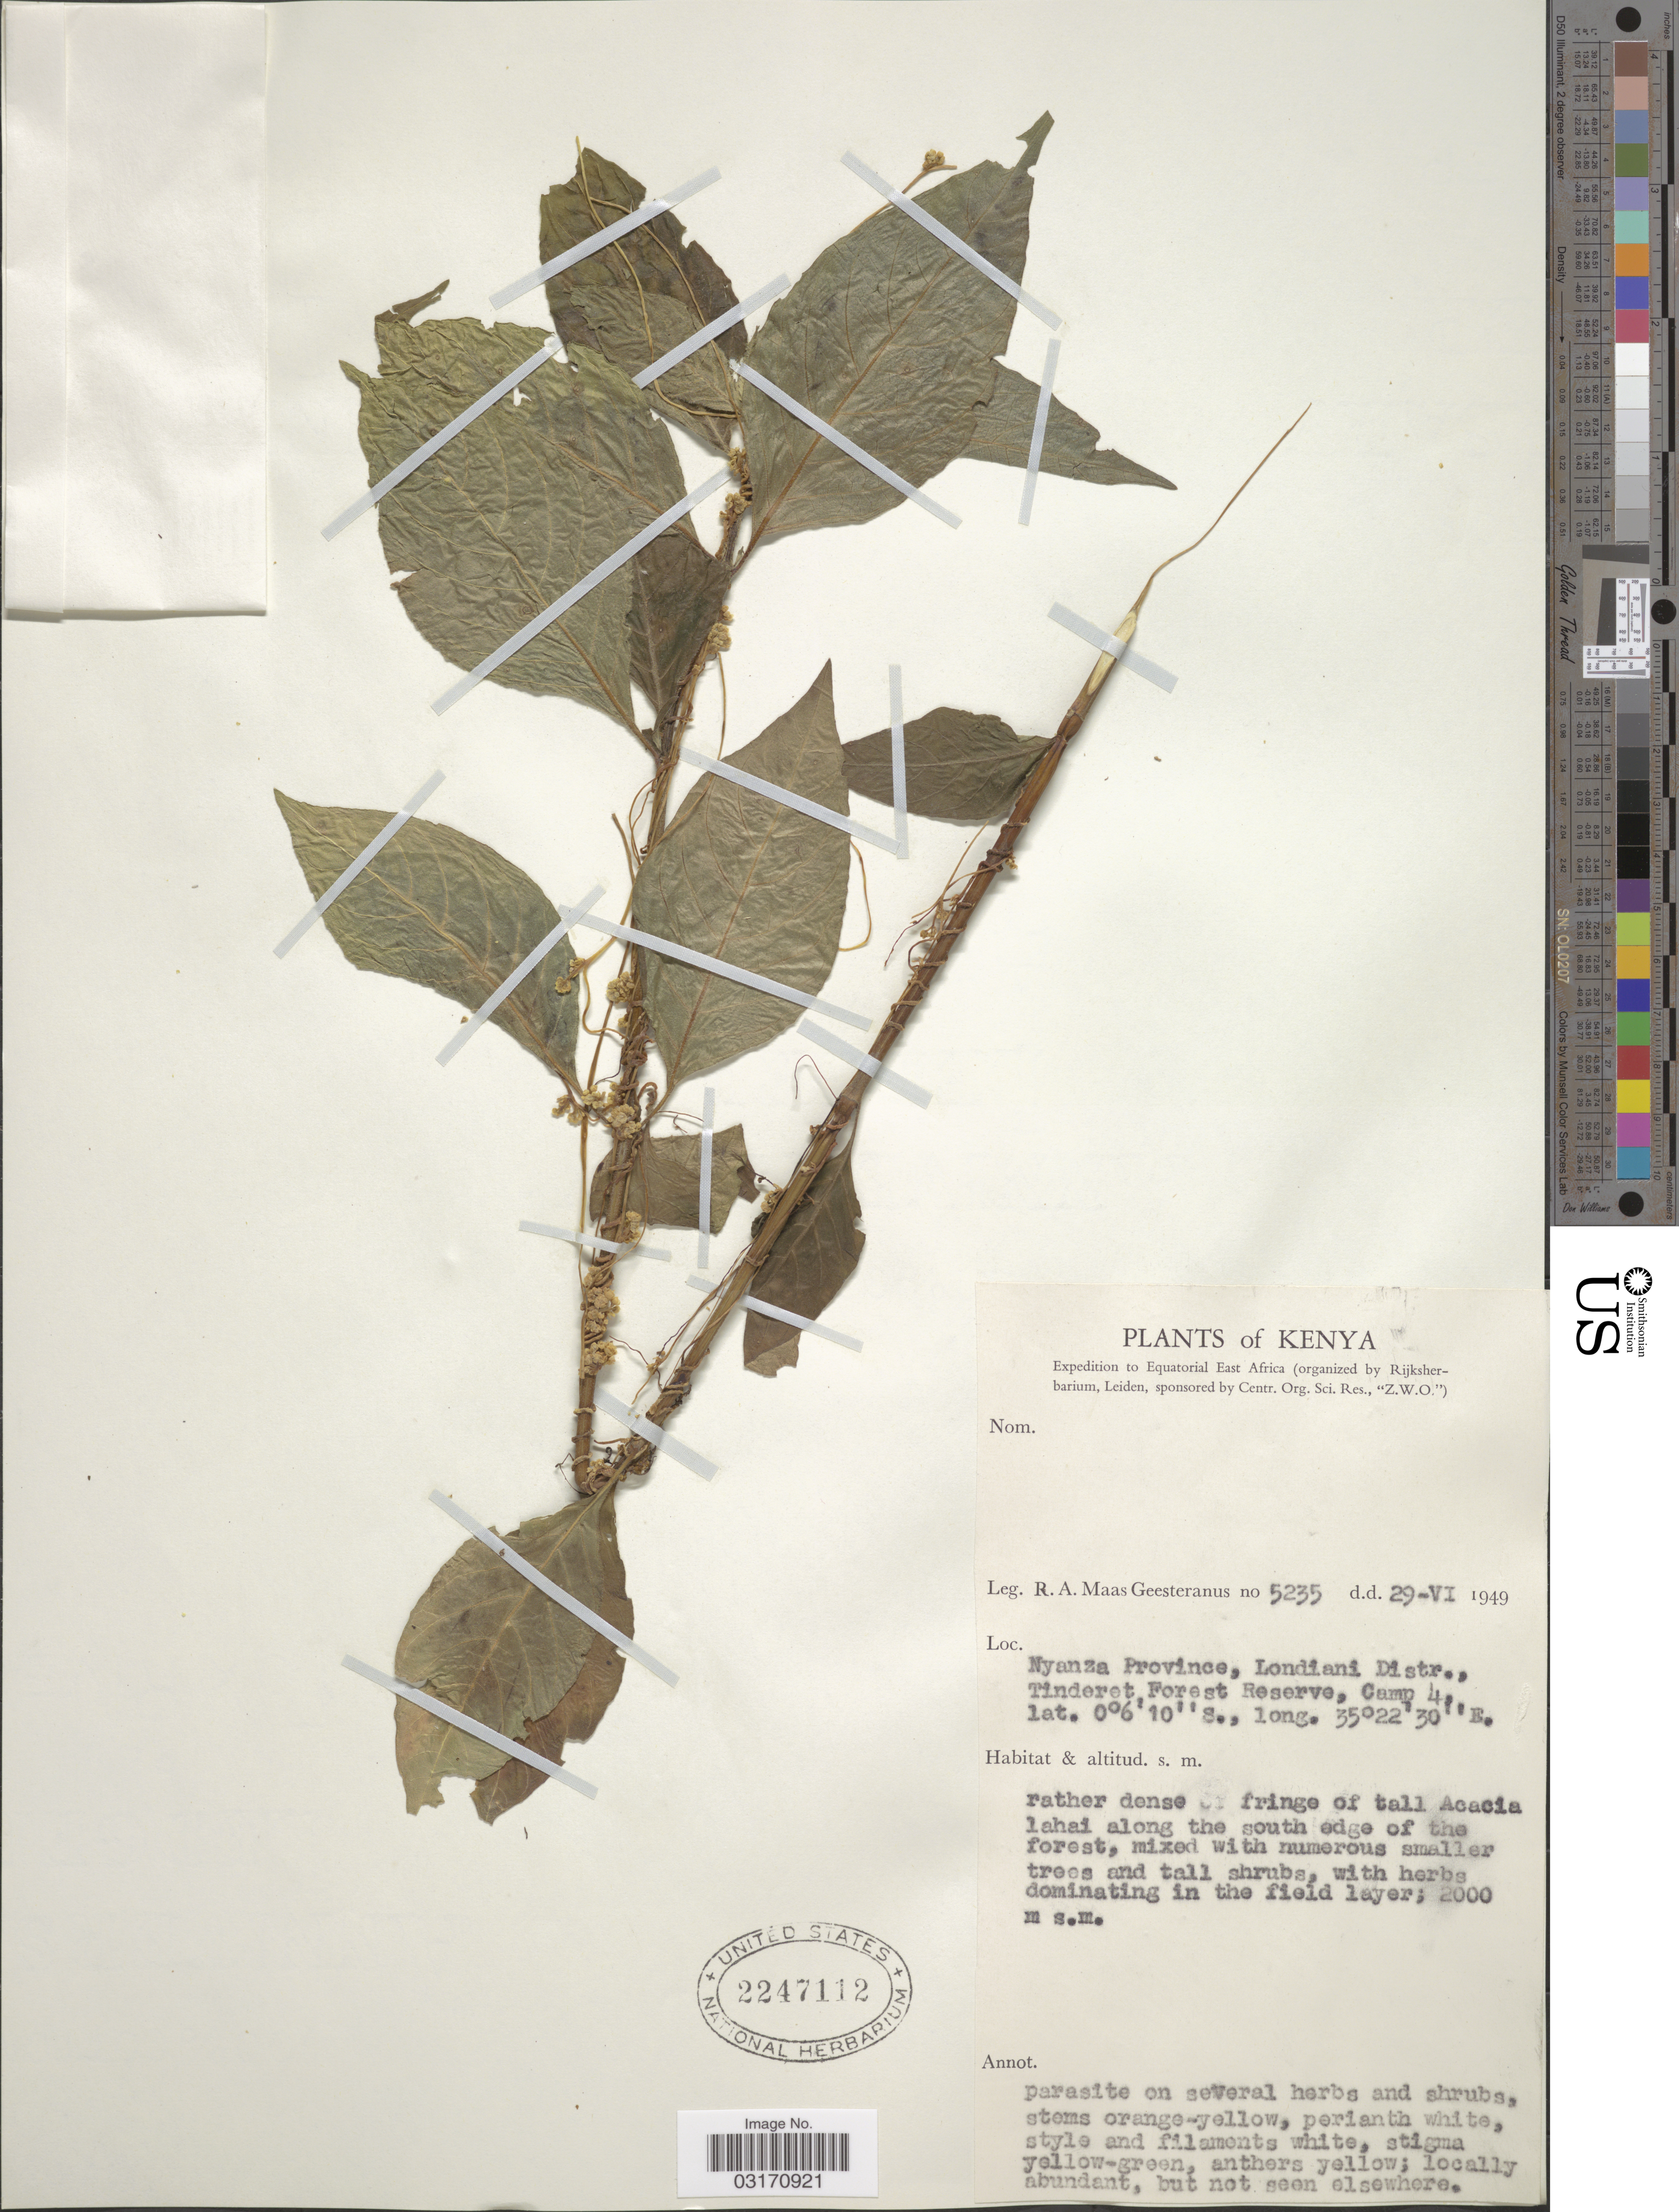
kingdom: Plantae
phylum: Tracheophyta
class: Magnoliopsida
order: Solanales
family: Convolvulaceae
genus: Cuscuta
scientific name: Cuscuta sp.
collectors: R. A. Maas Geesteranus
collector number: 5235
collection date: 1949-06-29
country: Kenya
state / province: Kericho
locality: Nyanza Province, Londianai Distr., Tinderet Forest Reserve, Camp 4.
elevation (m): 2000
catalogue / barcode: US 2247112